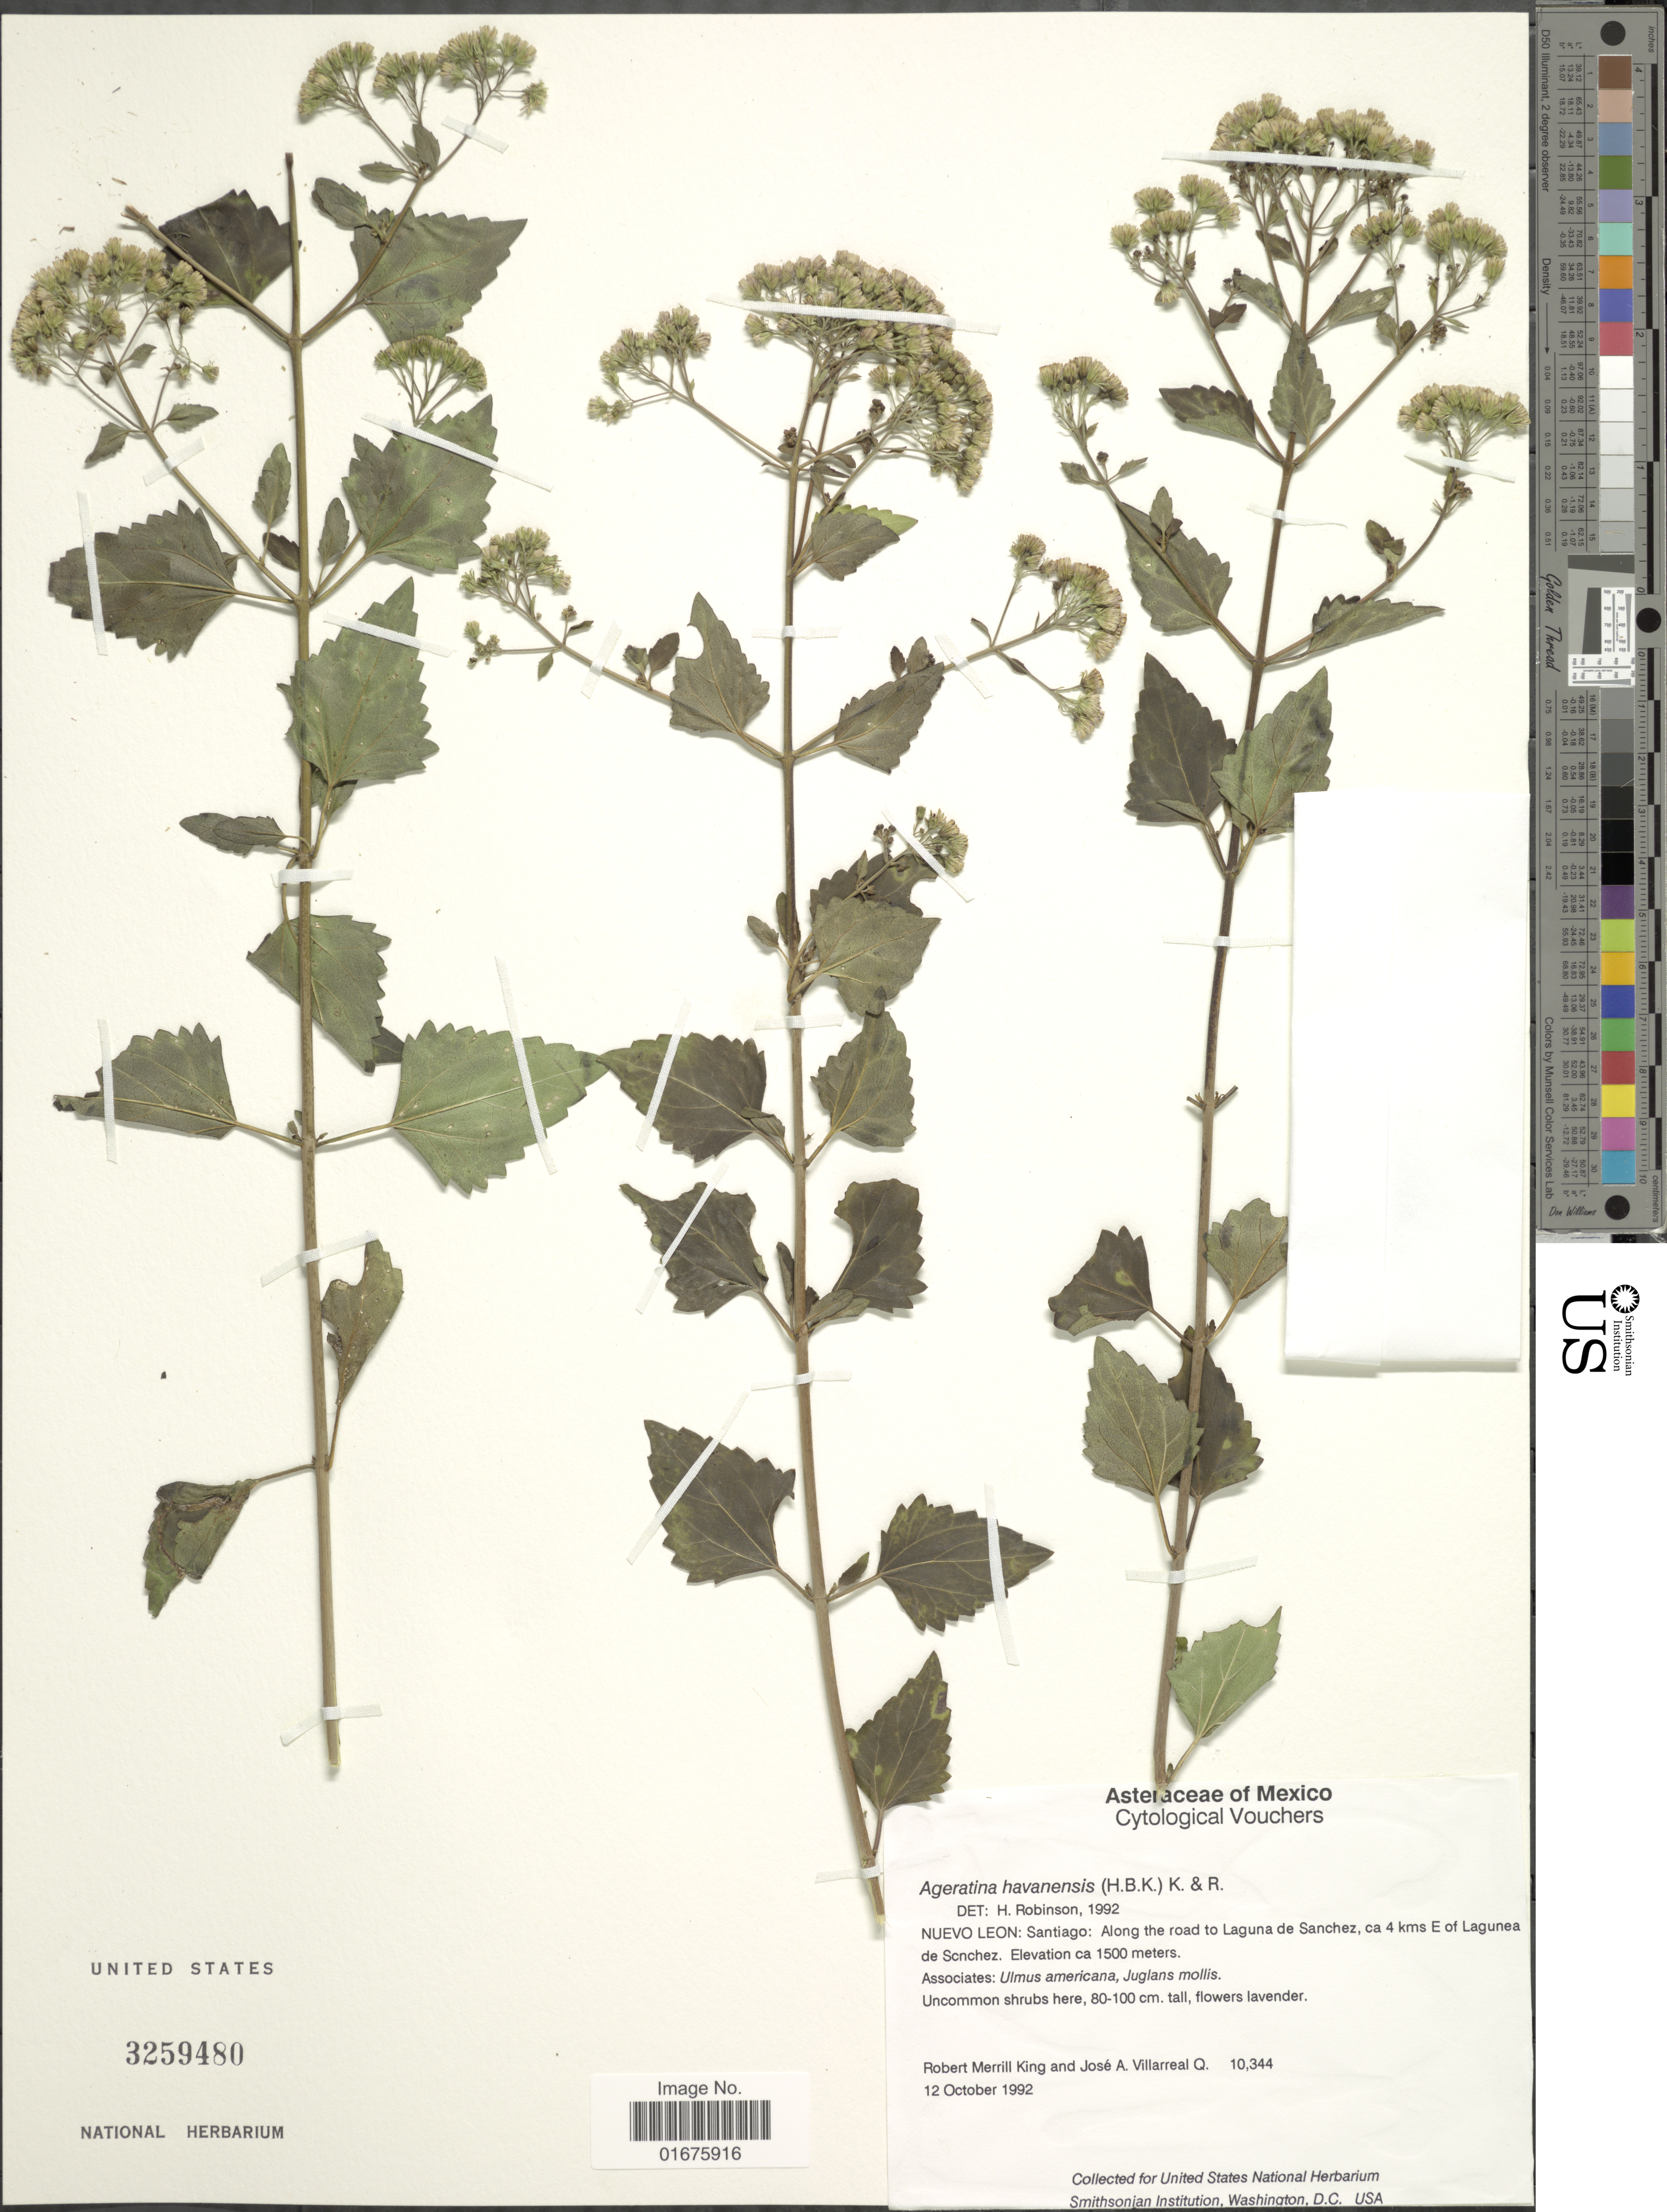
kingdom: Plantae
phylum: Tracheophyta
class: Magnoliopsida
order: Asterales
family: Asteraceae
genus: Ageratina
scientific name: Ageratina havanensis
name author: (Kunth) R.M. King & H. Rob.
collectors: R. M. King & J. Villarreal-Quintanilla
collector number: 10344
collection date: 1992-10-12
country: Mexico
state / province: Nuevo León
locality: Santiago: along the road to Laguna de Sanchez, ca 4 kms E of Lagunea de Scnchez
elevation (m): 1500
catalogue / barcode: US 3259480